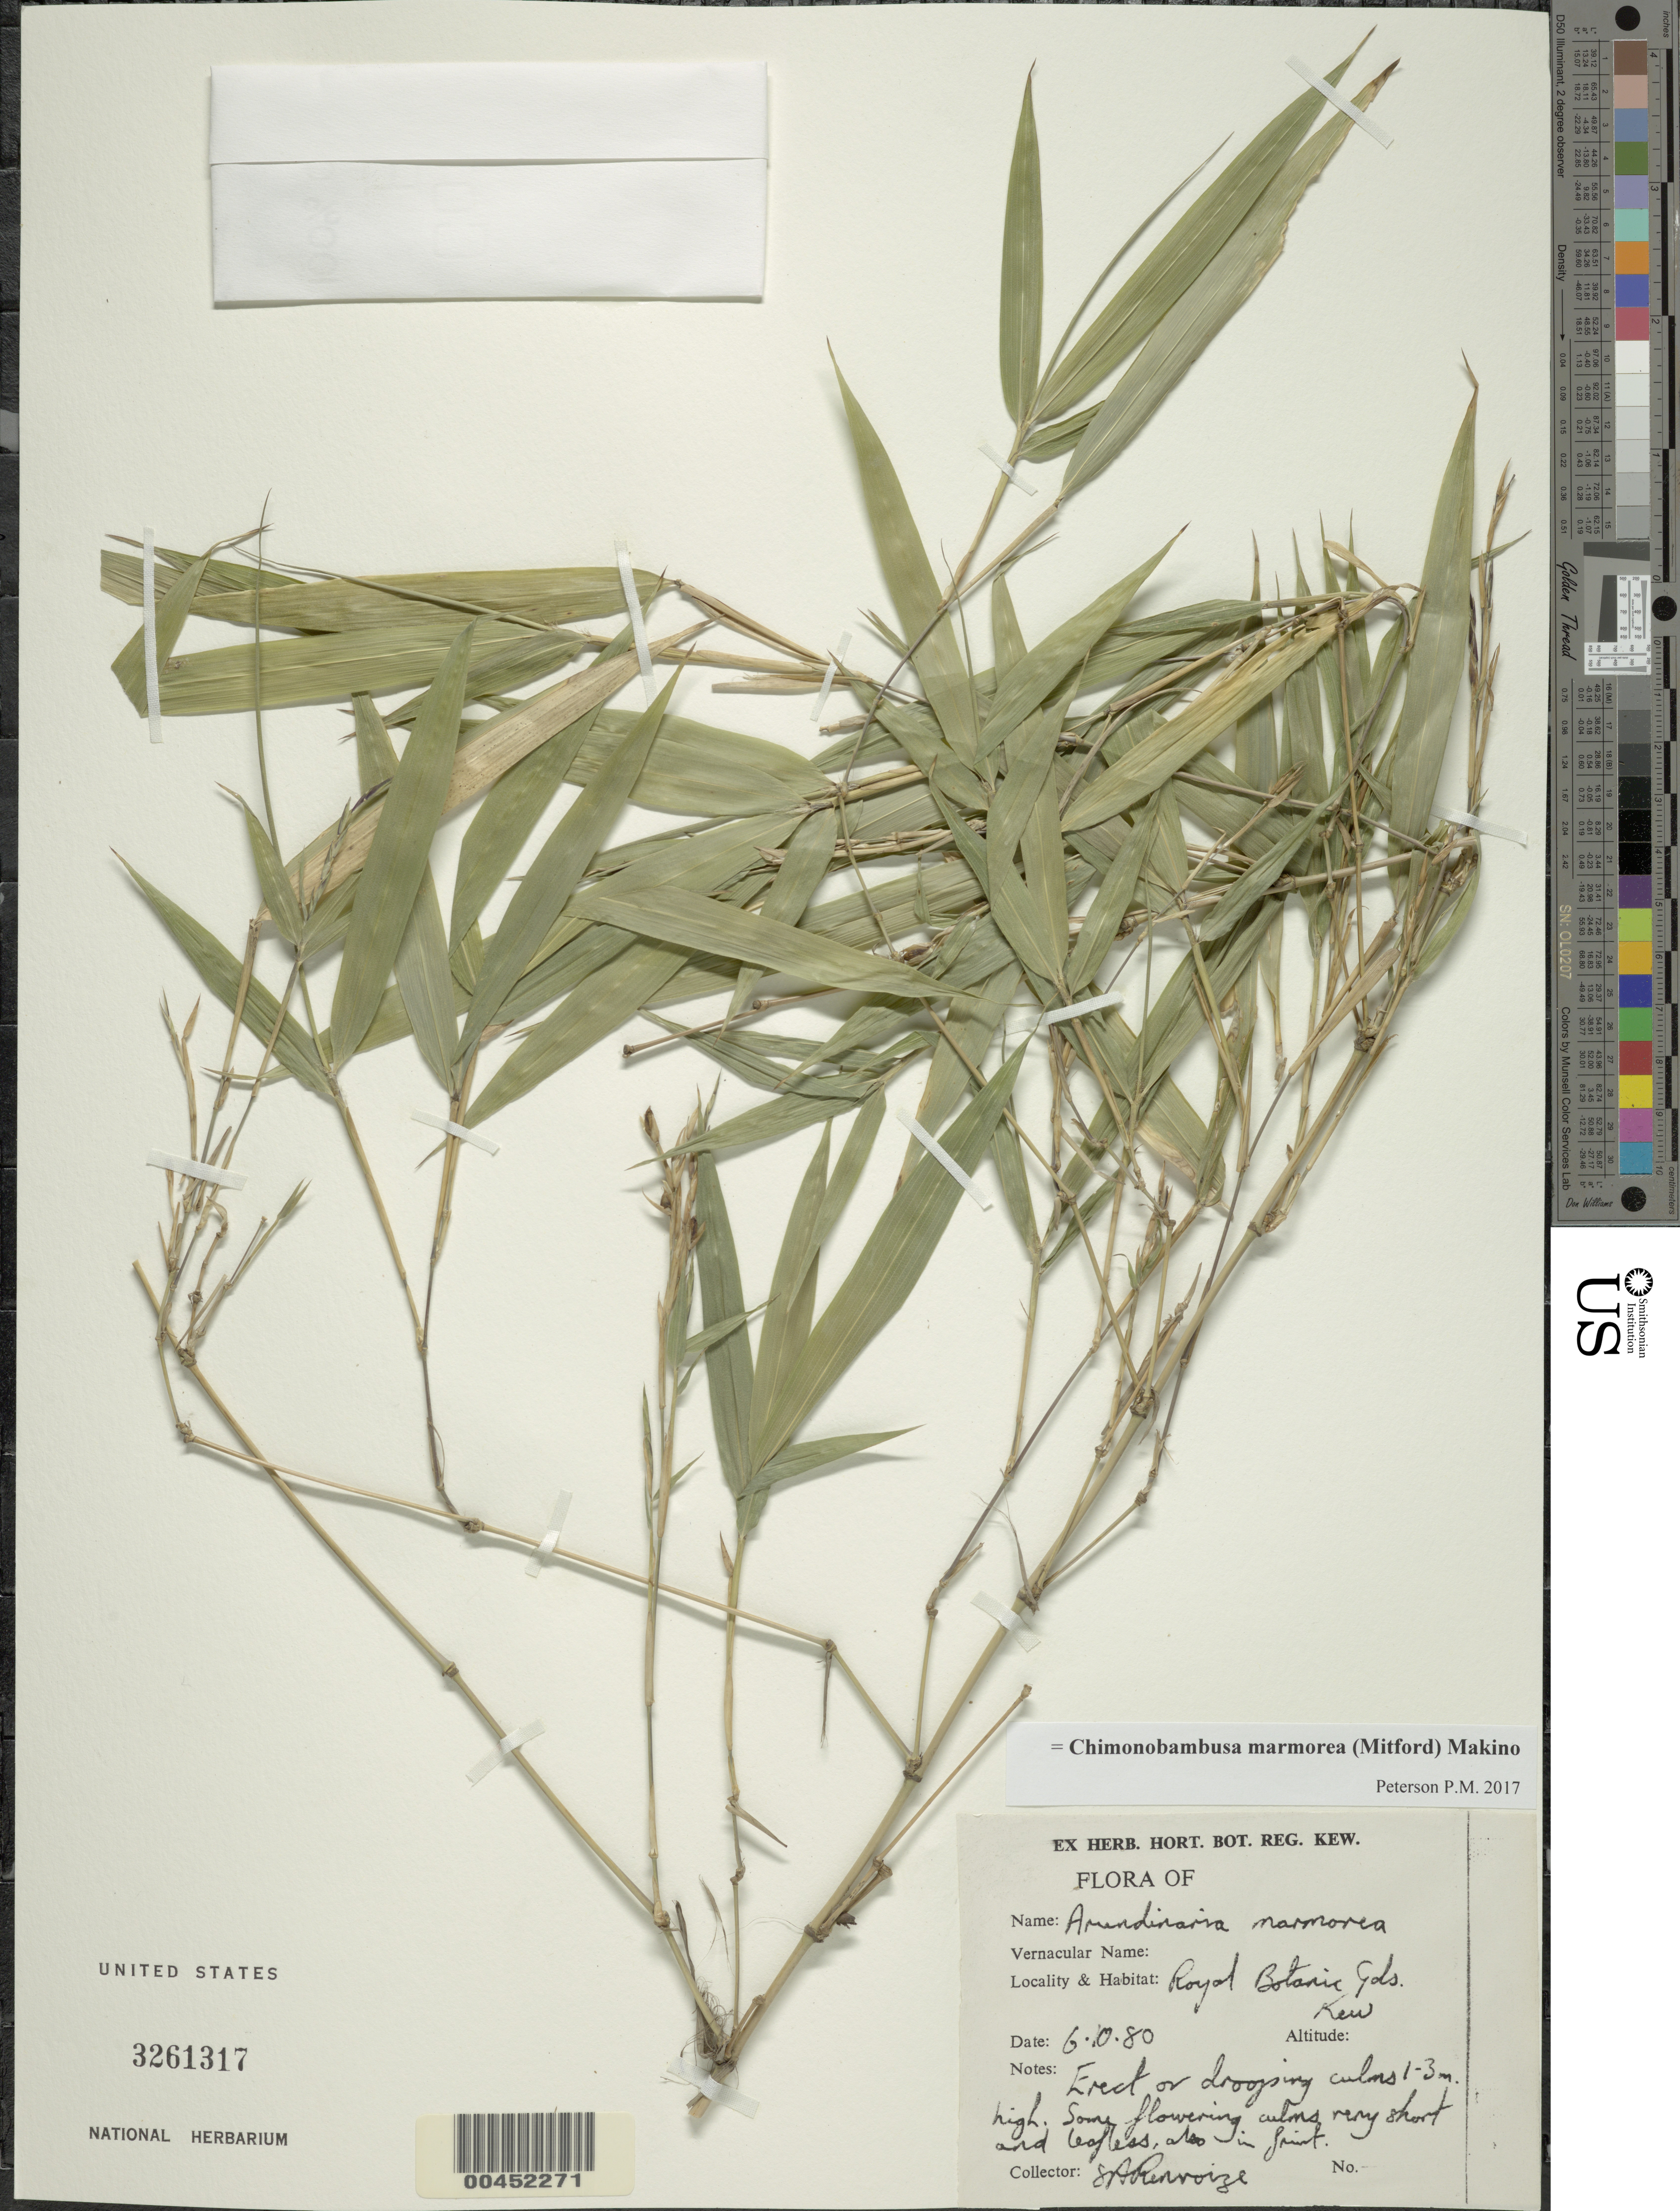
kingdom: Plantae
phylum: Tracheophyta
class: Liliopsida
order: Poales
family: Poaceae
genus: Chimonobambusa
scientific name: Chimonobambusa marmorea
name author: Makino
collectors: S. A. Renvoize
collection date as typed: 06 Oct 1980 or 10 Jun 1980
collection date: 1980-06-10 or 1980-10-06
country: United Kingdom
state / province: England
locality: Royal Botanic Gardens, Kew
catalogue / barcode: US 3261317